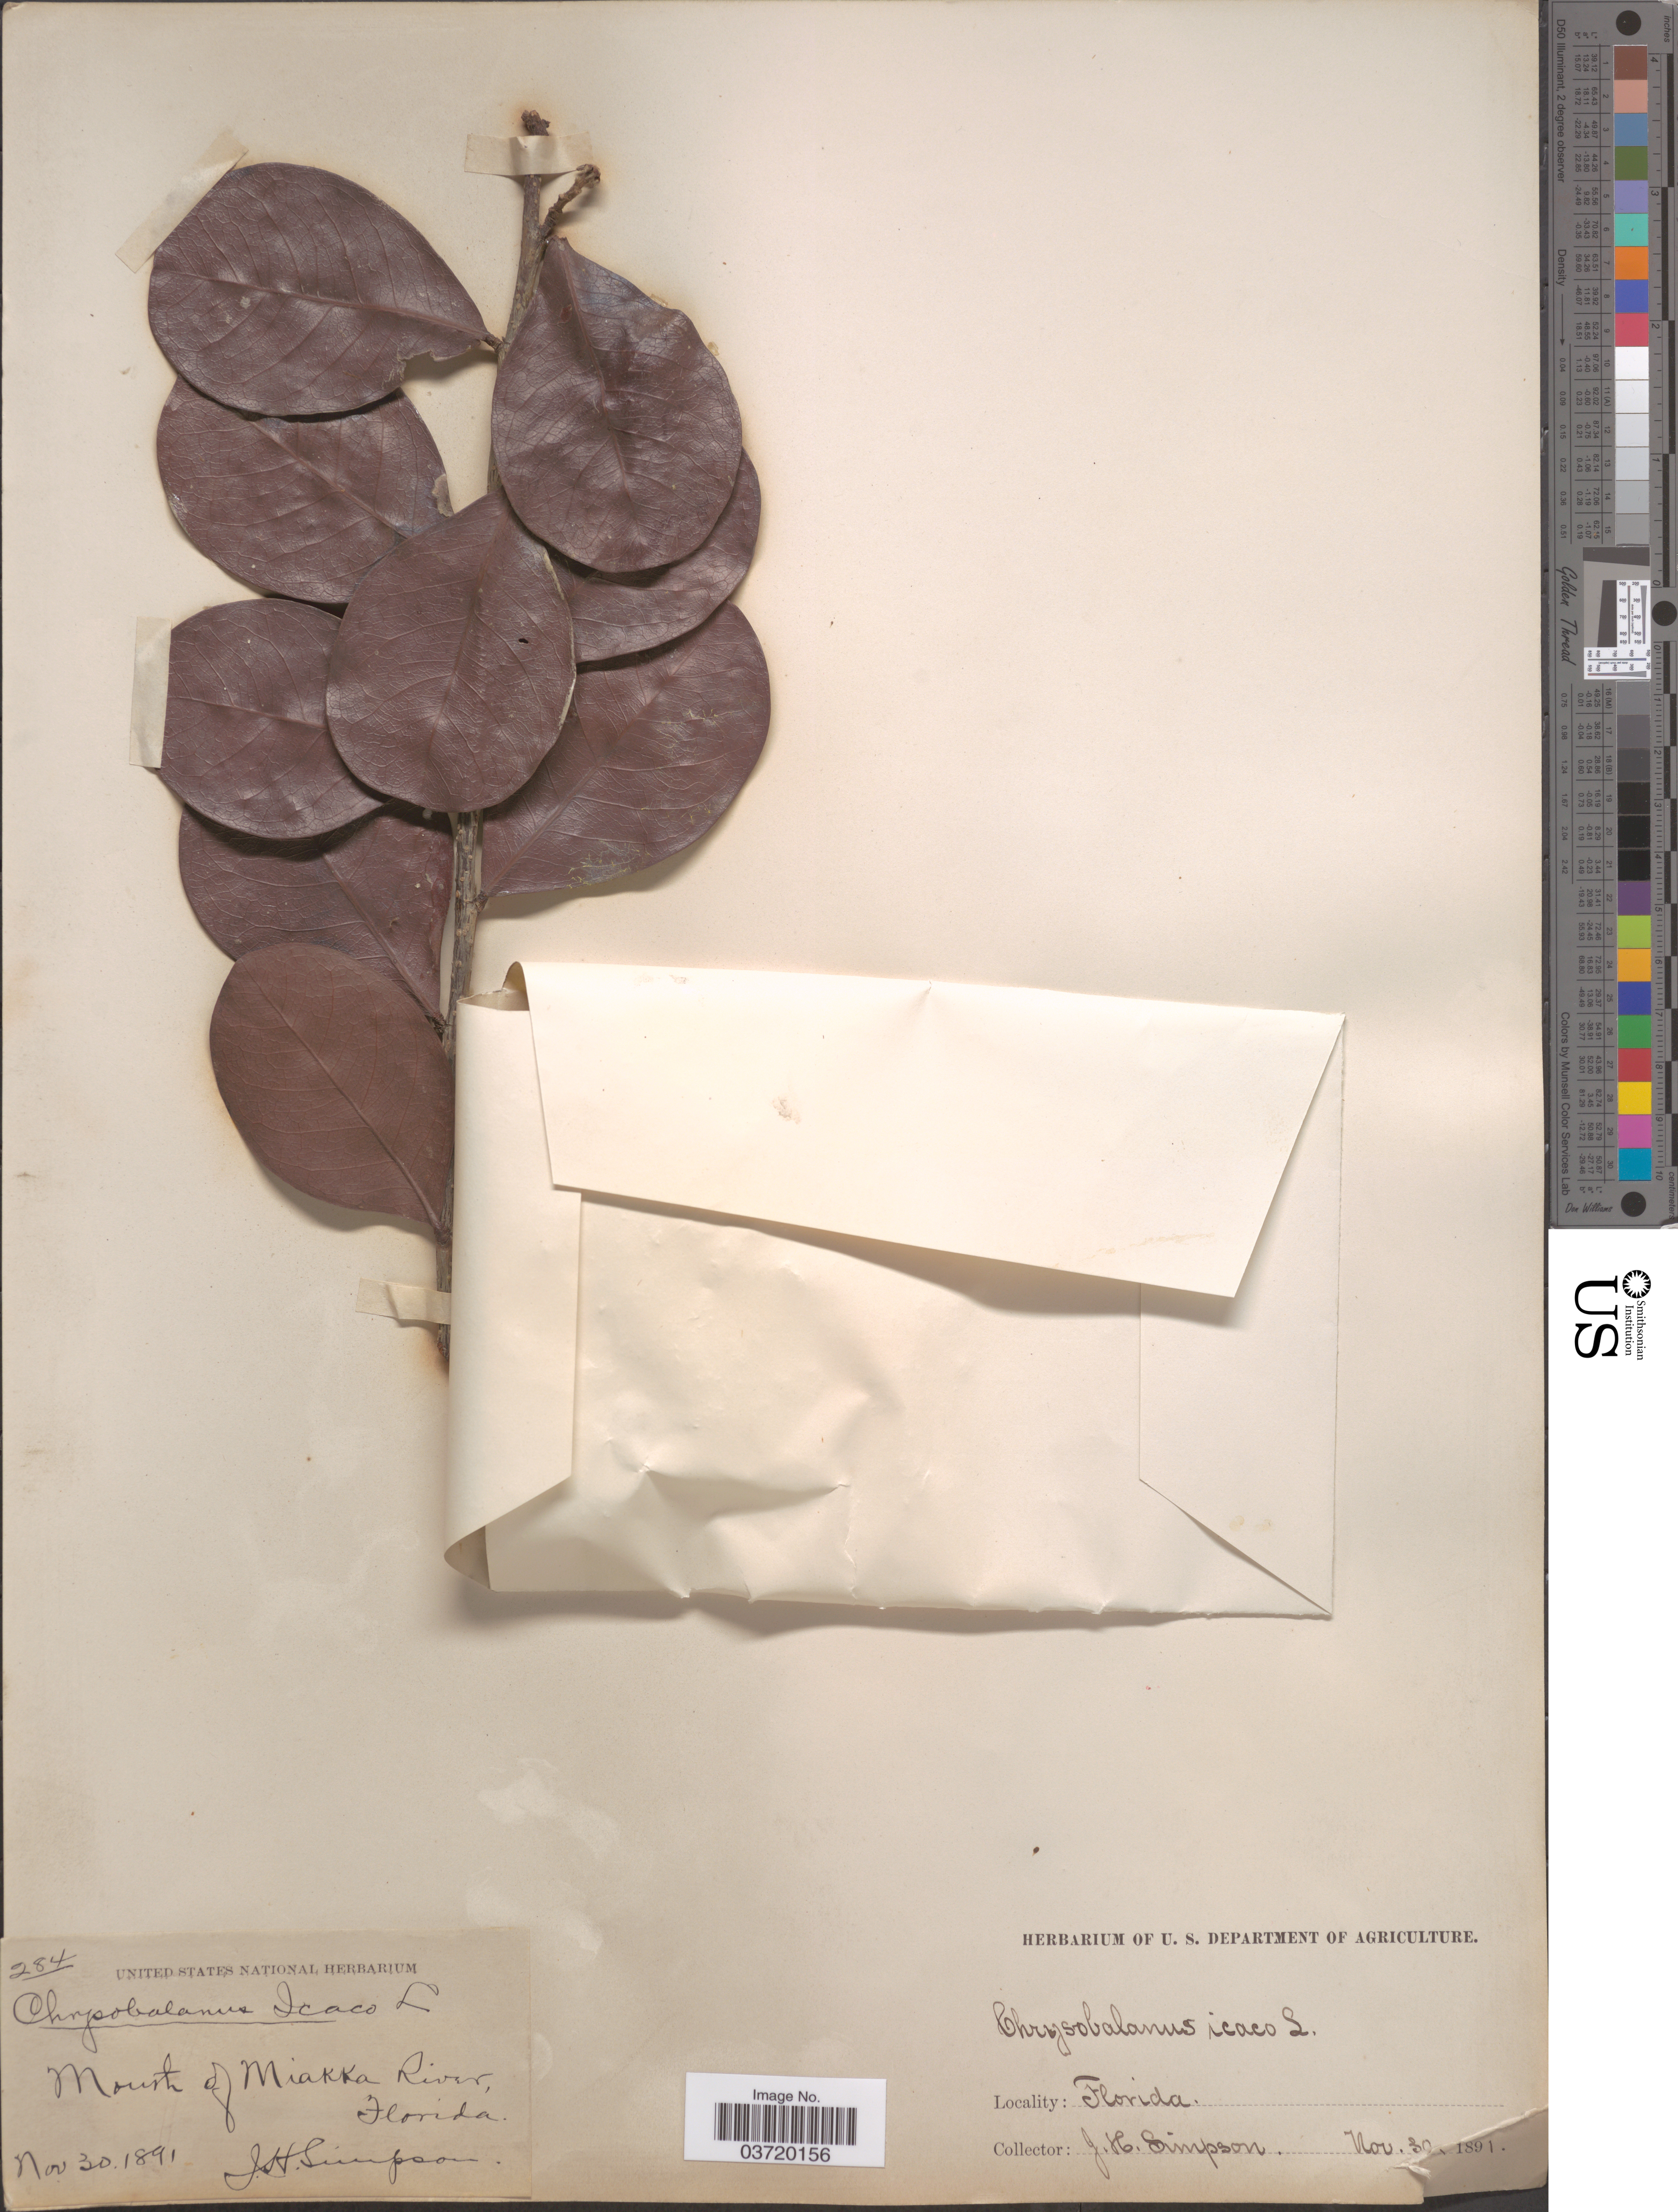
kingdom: Plantae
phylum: Tracheophyta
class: Magnoliopsida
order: Malpighiales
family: Chrysobalanaceae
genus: Chrysobalanus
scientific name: Chrysobalanus icaco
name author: L.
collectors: J. H. Simpson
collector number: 284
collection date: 1891-11-30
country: United States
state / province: Florida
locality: Mount of Miakka River.